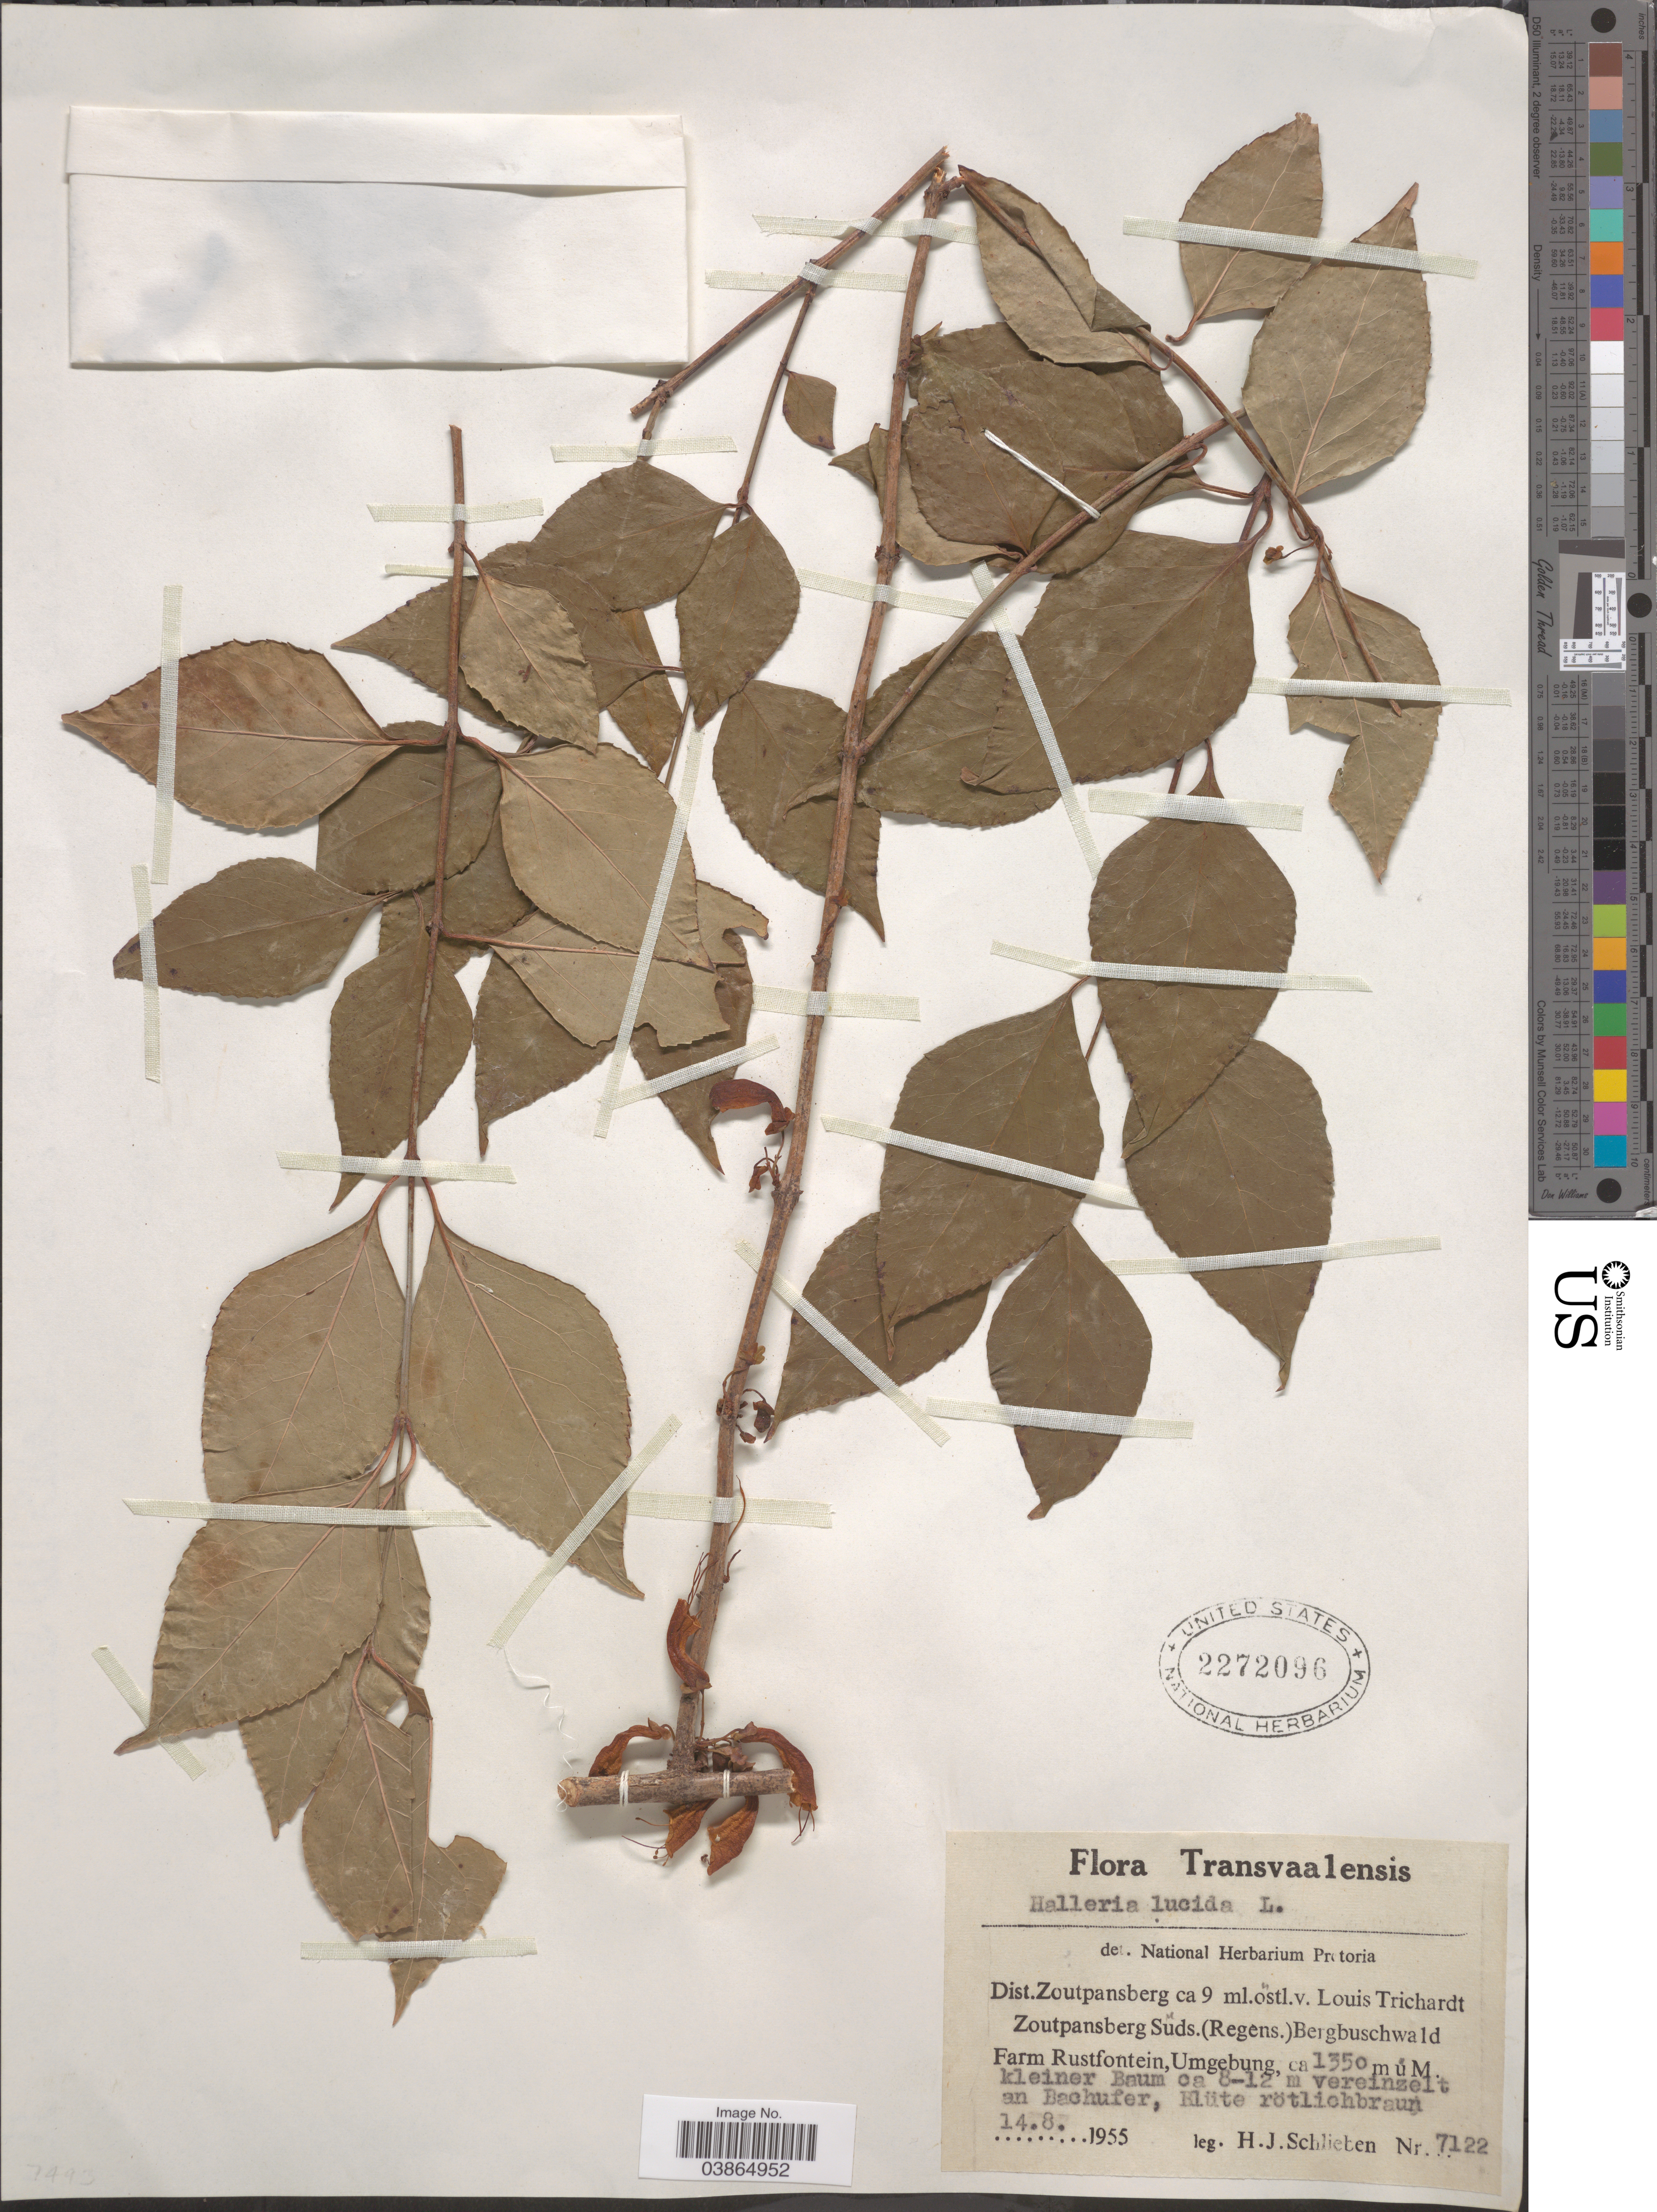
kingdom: Plantae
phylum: Tracheophyta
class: Magnoliopsida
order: Lamiales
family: Stilbaceae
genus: Halleria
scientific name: Halleria lucida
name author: L.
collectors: H. J. Schlieben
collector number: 7122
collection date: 1955-08-14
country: South Africa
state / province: Limpopo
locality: Transvaalensis. Dist. Zoutpansberg ca 9 ml.ostl.v. Louis Trichardt Zoutpansberg Süds.(Regens.) Bergbuschwald Farm Rustfontein, Umgebung.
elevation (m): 1350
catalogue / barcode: US 2272096